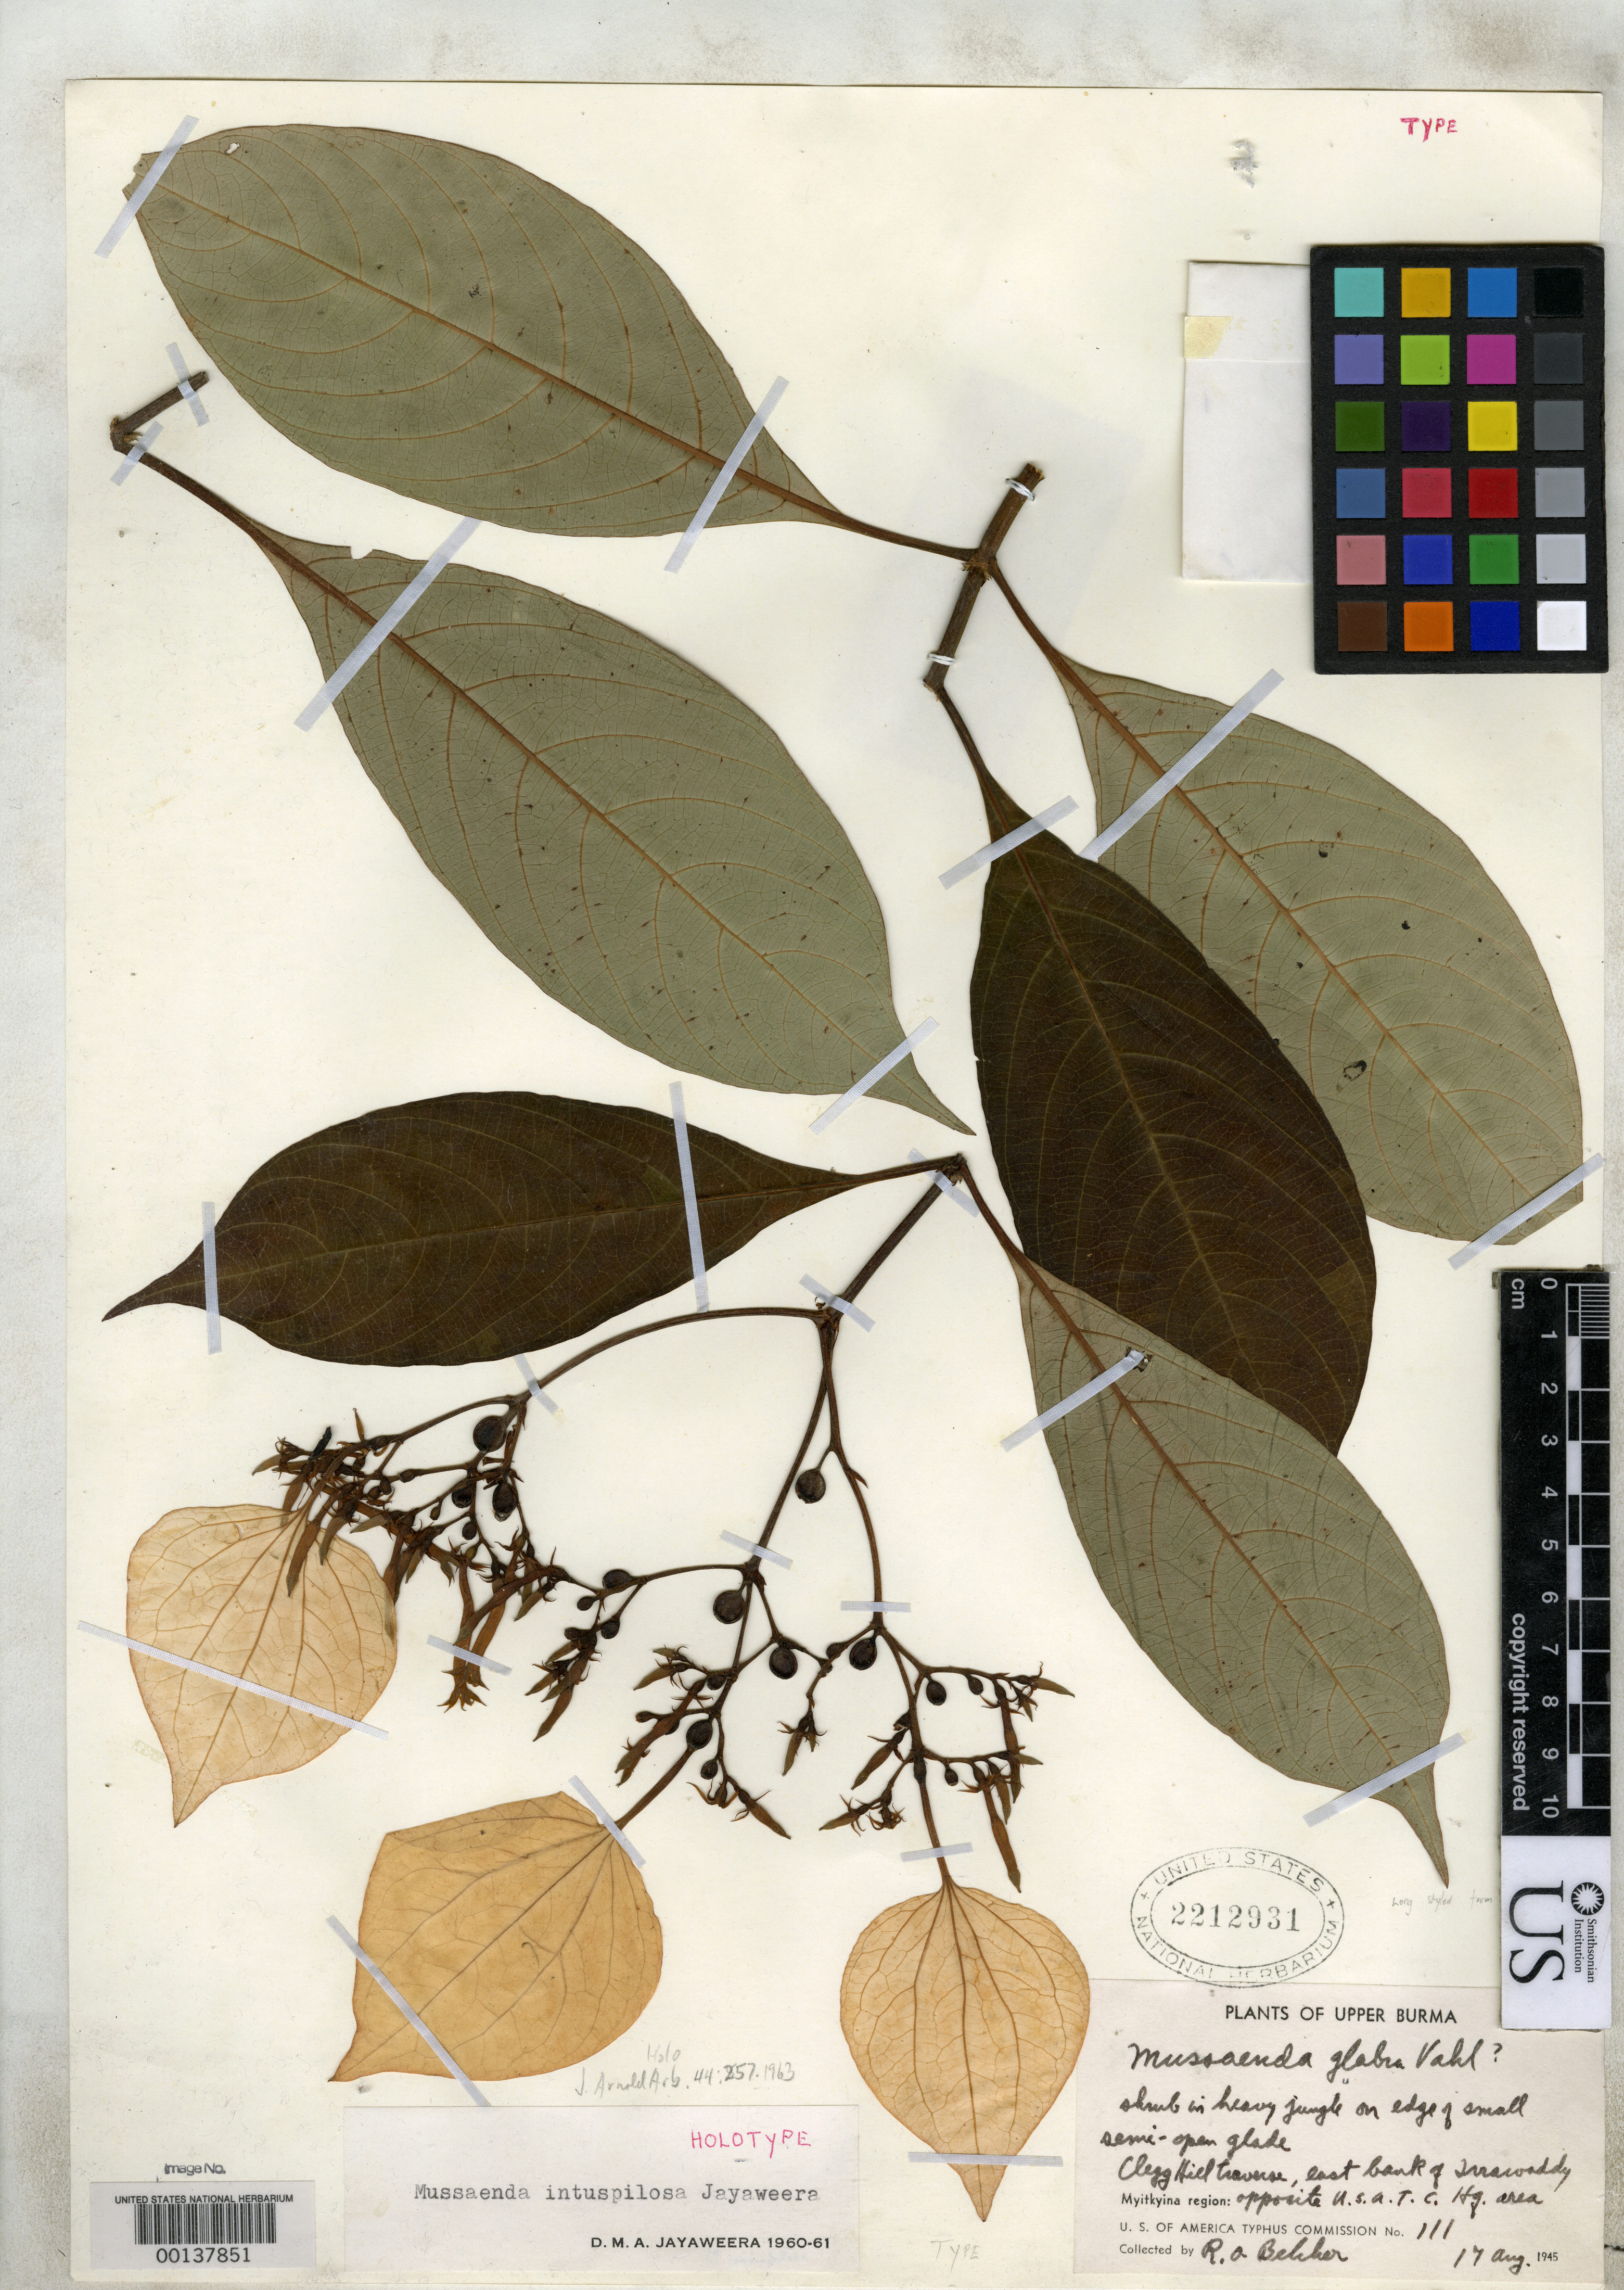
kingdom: Plantae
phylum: Tracheophyta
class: Magnoliopsida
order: Gentianales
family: Rubiaceae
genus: Mussaenda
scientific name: Mussaenda intuspilosa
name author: Jayaw.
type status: Holotype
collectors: R. Belcher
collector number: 111 USA Typhus Comm.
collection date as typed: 17 Aug 1945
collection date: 1945-08-17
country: Myanmar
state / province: Kachin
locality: Myitkyina region, Clegg, hill traverse, east bank of Irrawaddy.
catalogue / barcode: US 2212931